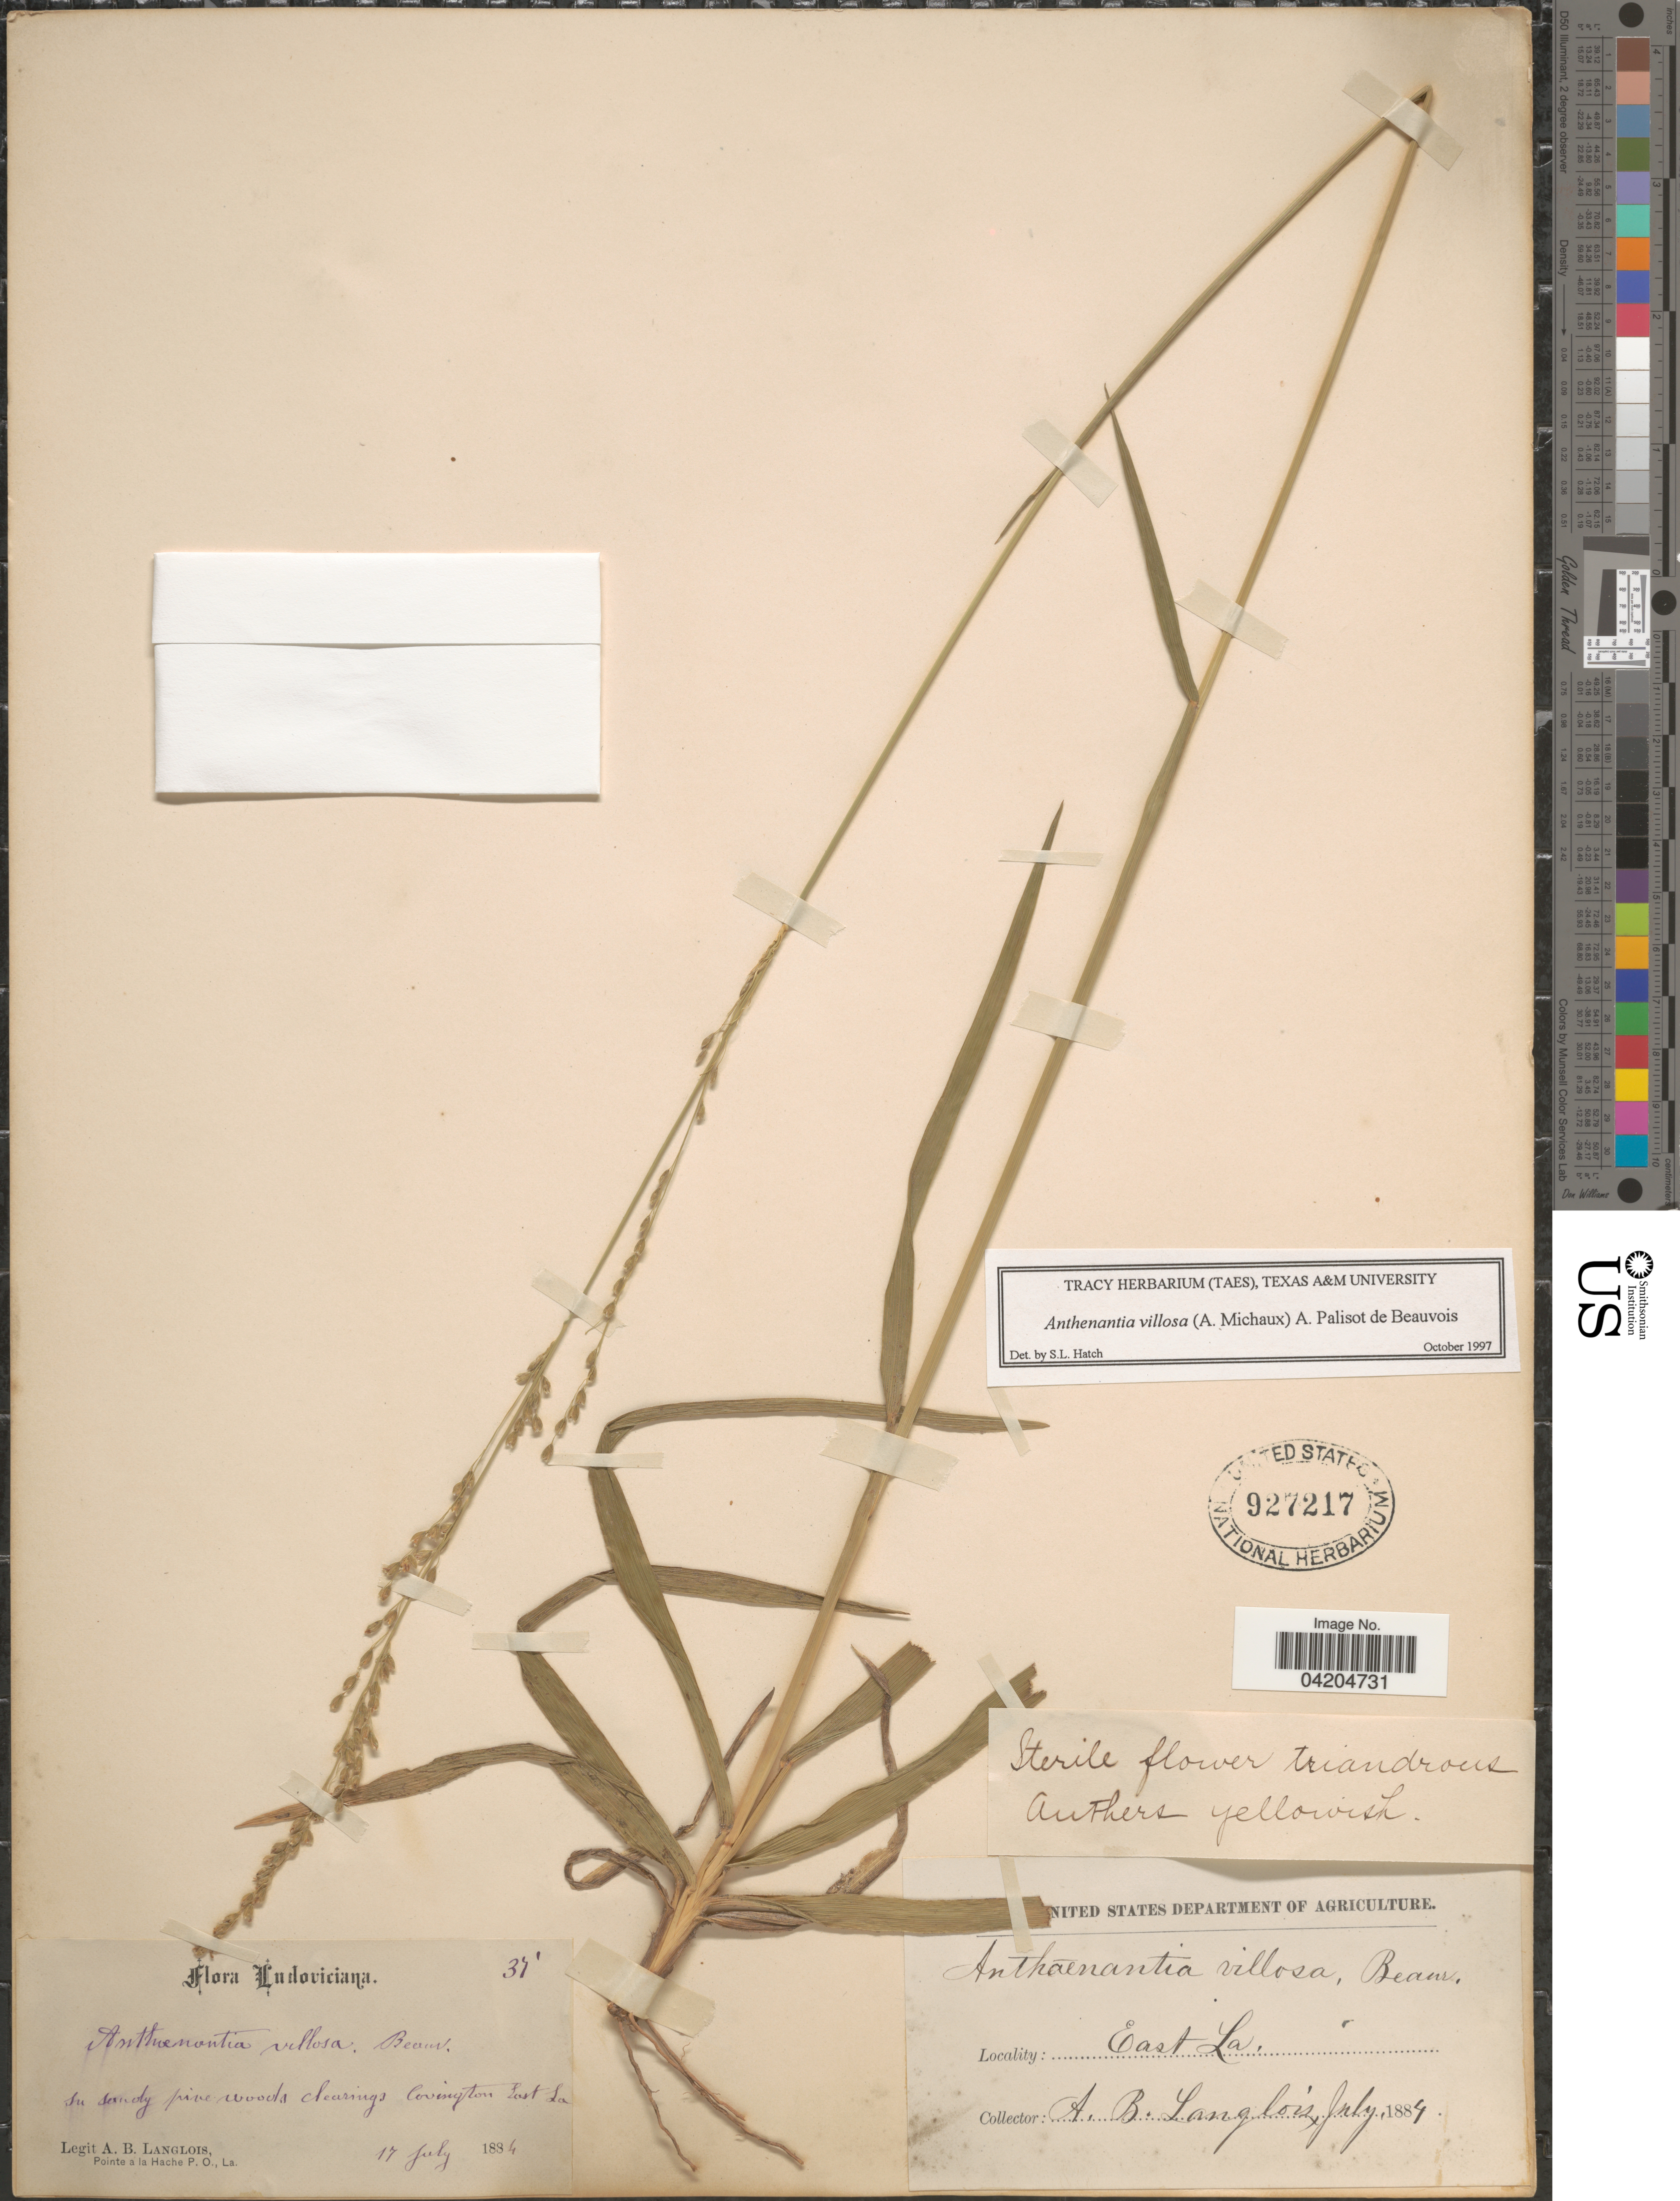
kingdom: Plantae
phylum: Tracheophyta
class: Liliopsida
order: Poales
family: Poaceae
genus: Anthaenantia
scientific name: Anthaenantia villosa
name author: (Michx.) P. Beauv.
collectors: A. Langlois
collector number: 37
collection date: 1884-07-17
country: United States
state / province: Louisiana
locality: Ludoviciana. Covington East La.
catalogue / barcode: US 927217